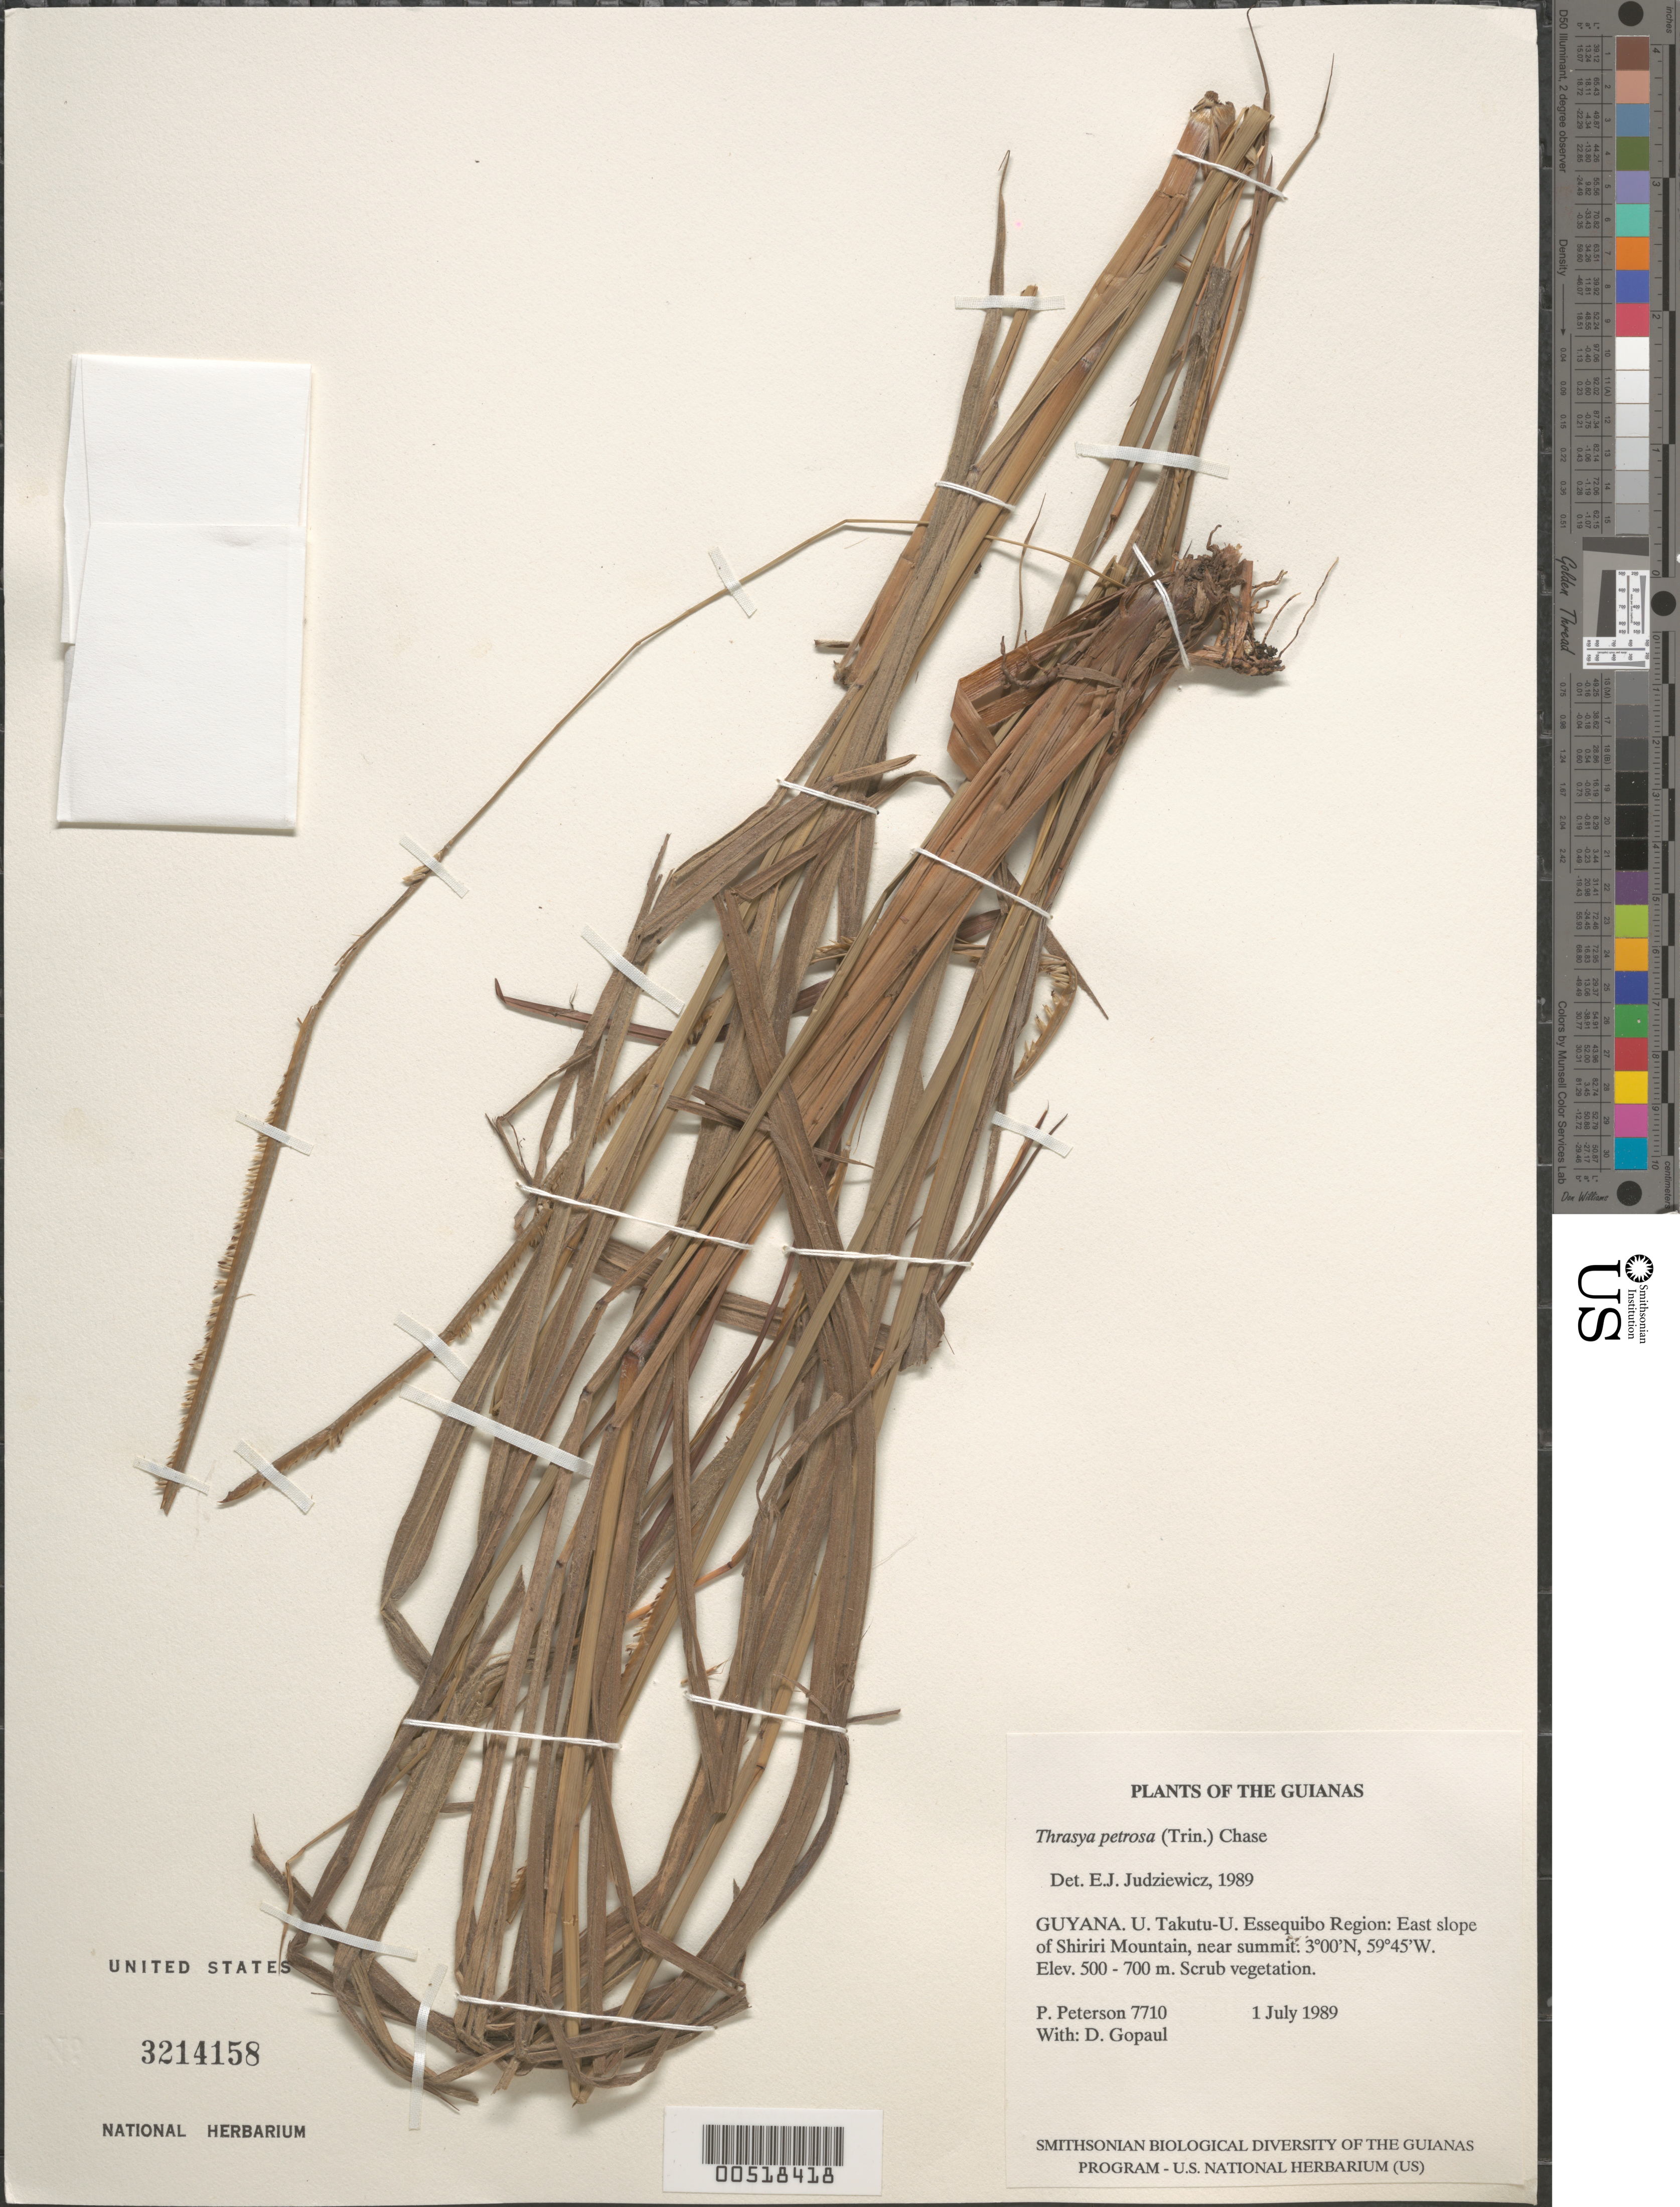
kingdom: Plantae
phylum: Tracheophyta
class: Liliopsida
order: Poales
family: Poaceae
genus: Thrasya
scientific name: Thrasya petrosa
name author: (Trin.) Chase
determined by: Judziewicz, E. J.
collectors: P. M. Peterson & D. Gopaul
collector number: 7710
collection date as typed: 1 July 1989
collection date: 1989-07-01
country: Guyana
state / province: U. Takutu-U. Essequibo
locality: East slope of Shiriri Mountain, near summit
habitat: Scrub vegetation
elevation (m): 500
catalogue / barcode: US 3214158